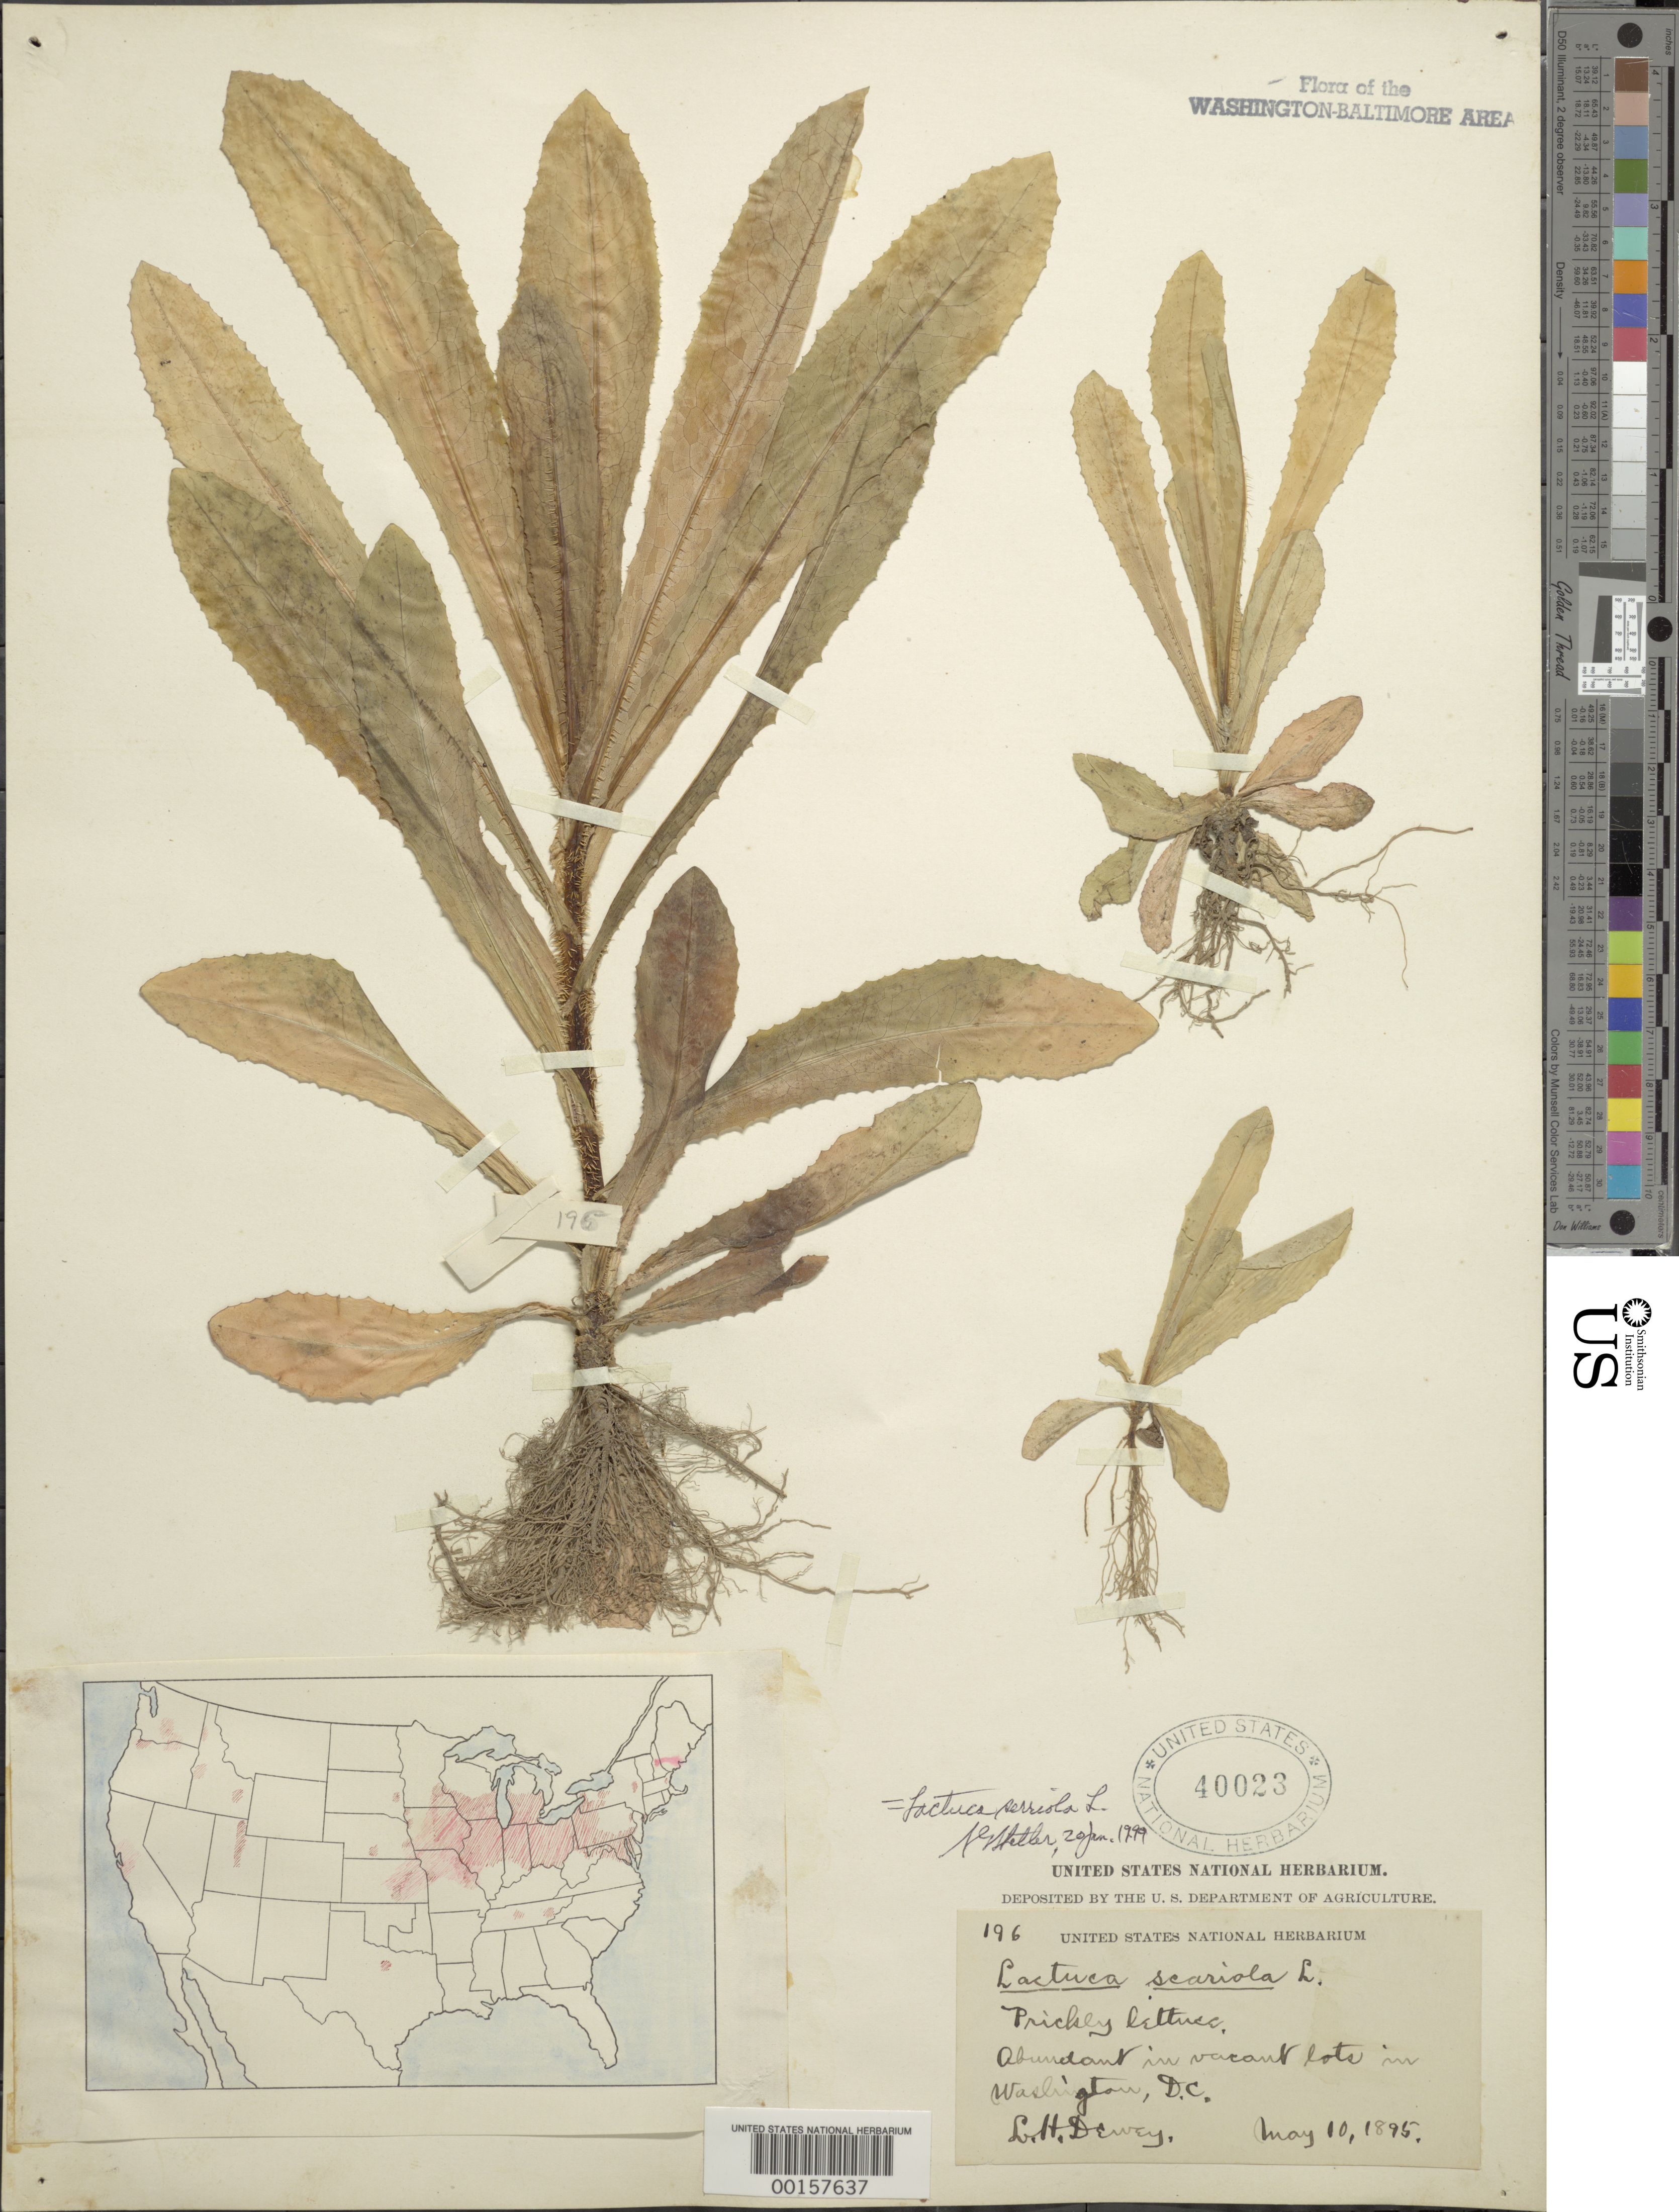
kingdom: Plantae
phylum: Tracheophyta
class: Magnoliopsida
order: Asterales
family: Asteraceae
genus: Lactuca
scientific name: Lactuca serriola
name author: L.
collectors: L. H. Dewey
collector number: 196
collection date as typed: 10 May 1895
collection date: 1895-05-10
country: United States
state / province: District of Columbia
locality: vacant lots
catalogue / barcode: US 40023